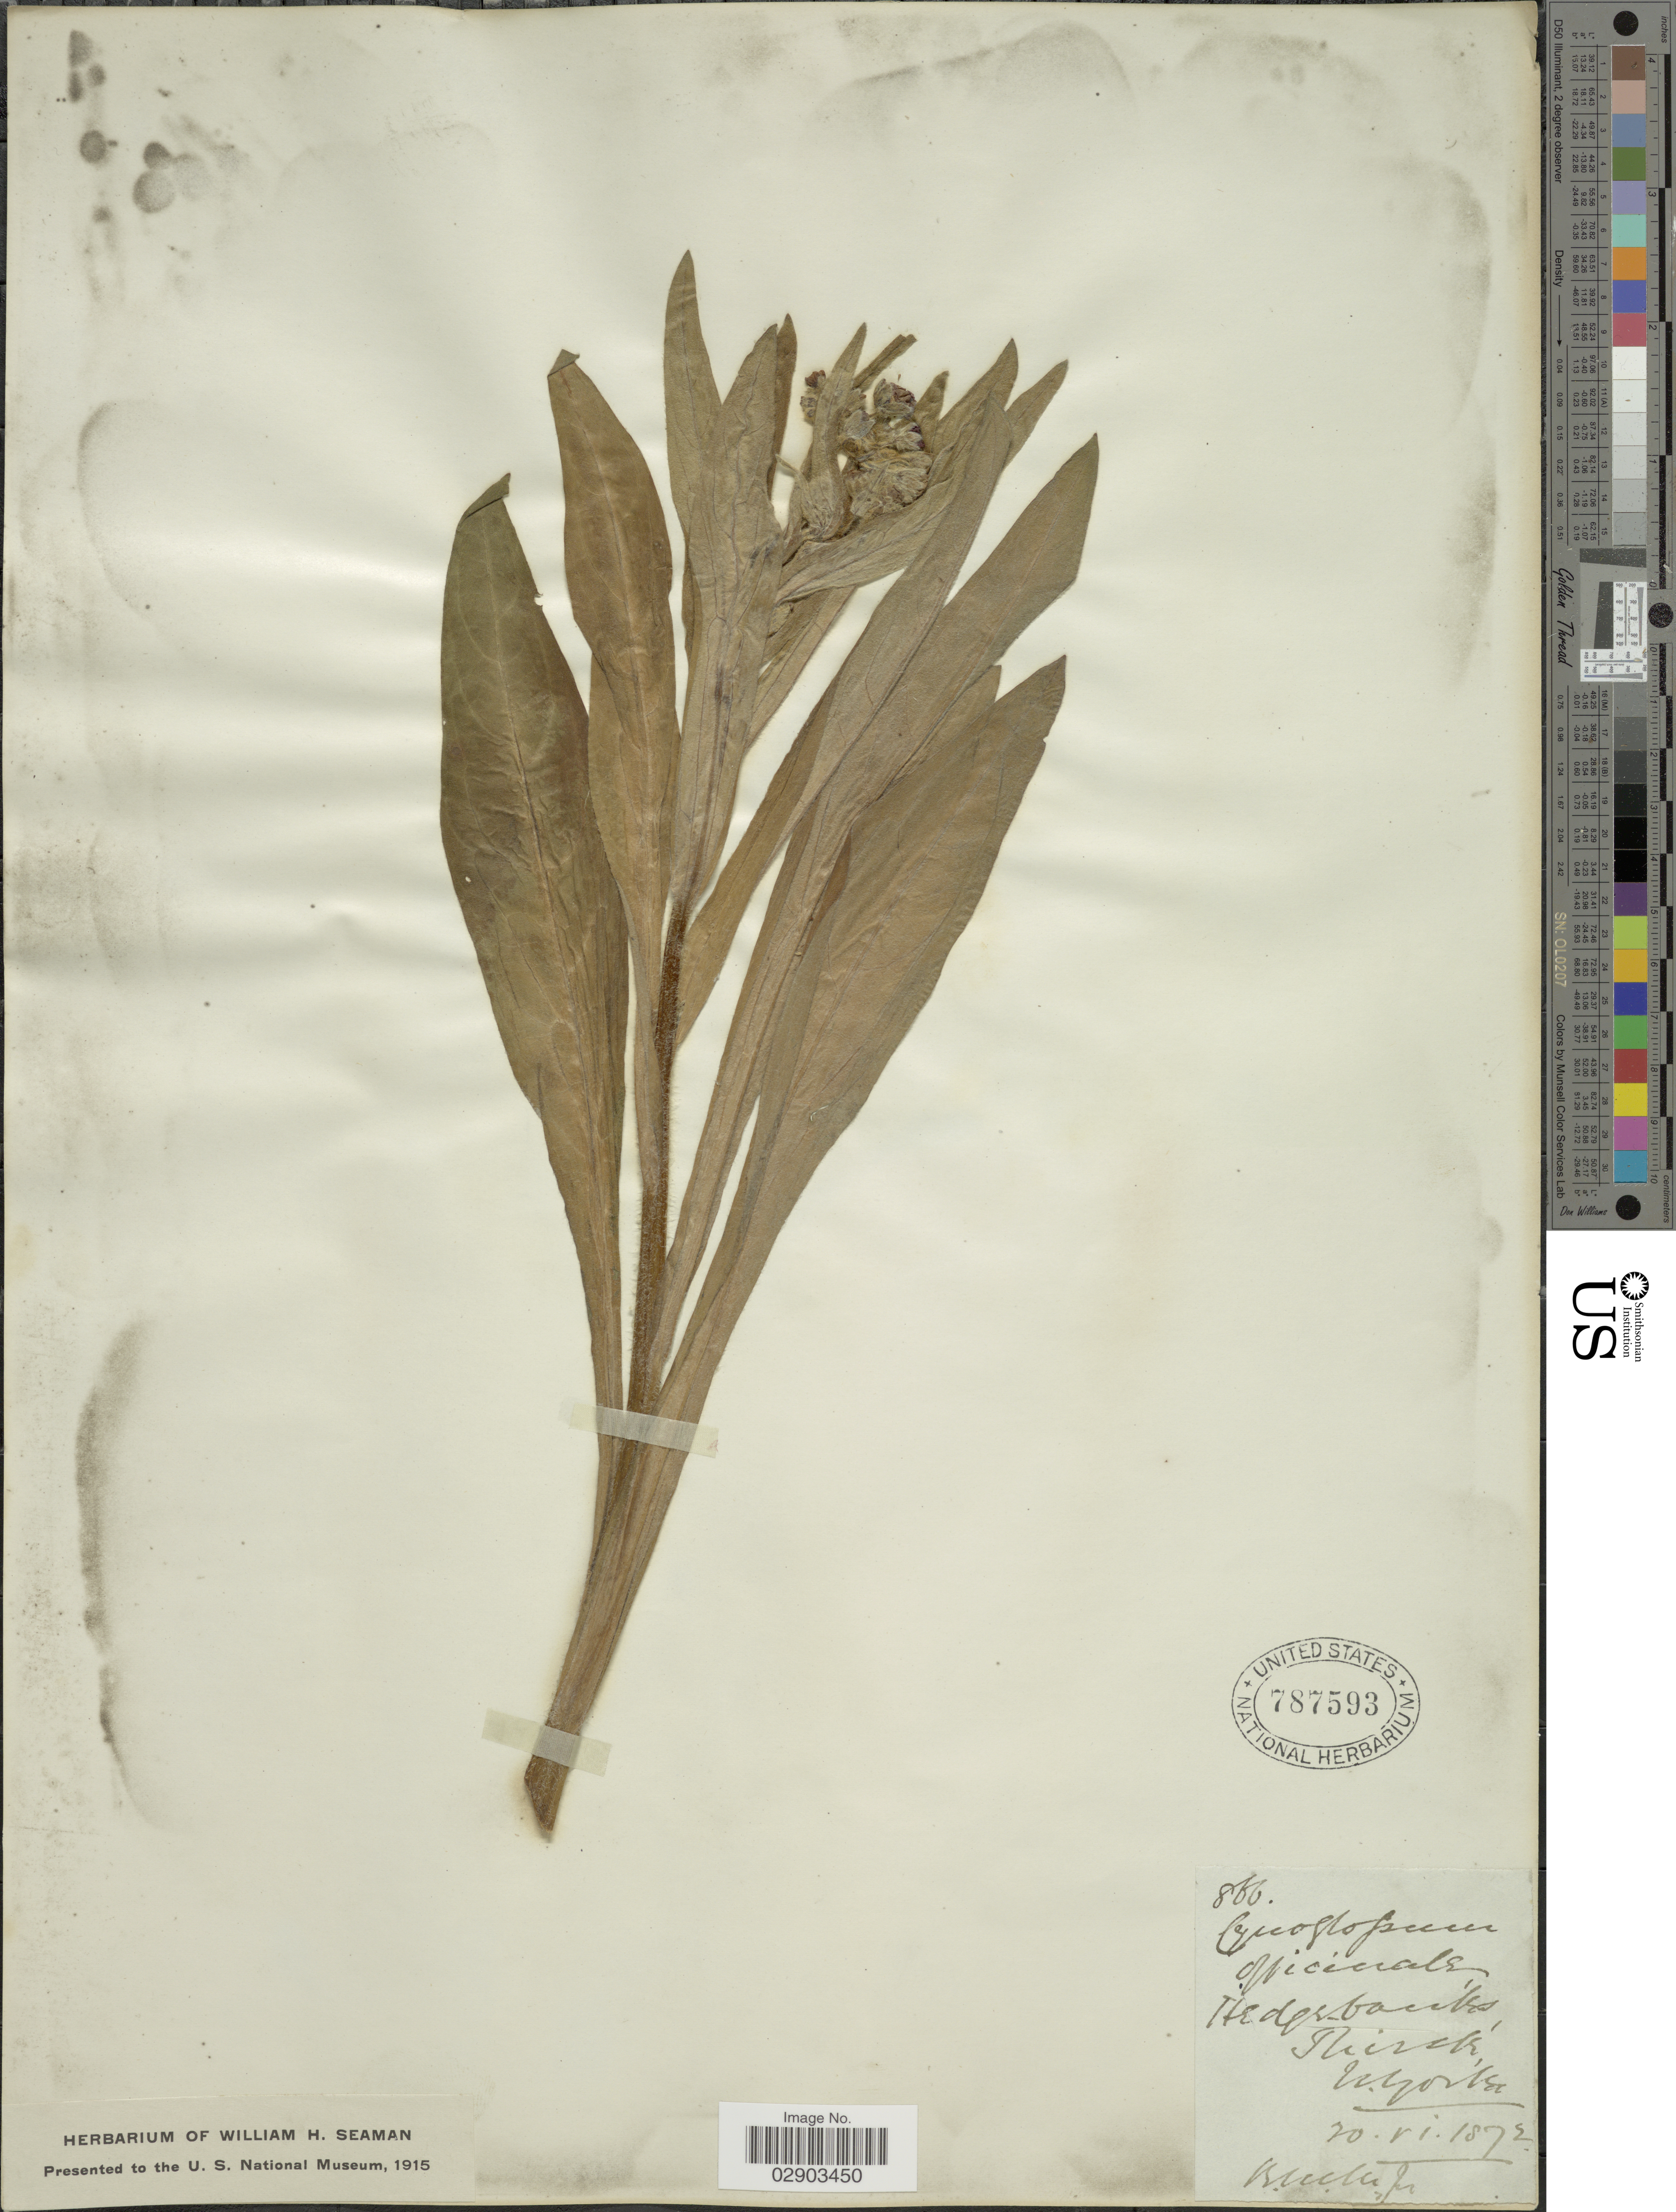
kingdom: Plantae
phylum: Tracheophyta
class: Magnoliopsida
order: Boraginales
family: Boraginaceae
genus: Cynoglossum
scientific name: Cynoglossum officinale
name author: L.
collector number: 866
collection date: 1872-06-20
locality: N. York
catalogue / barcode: US 787593